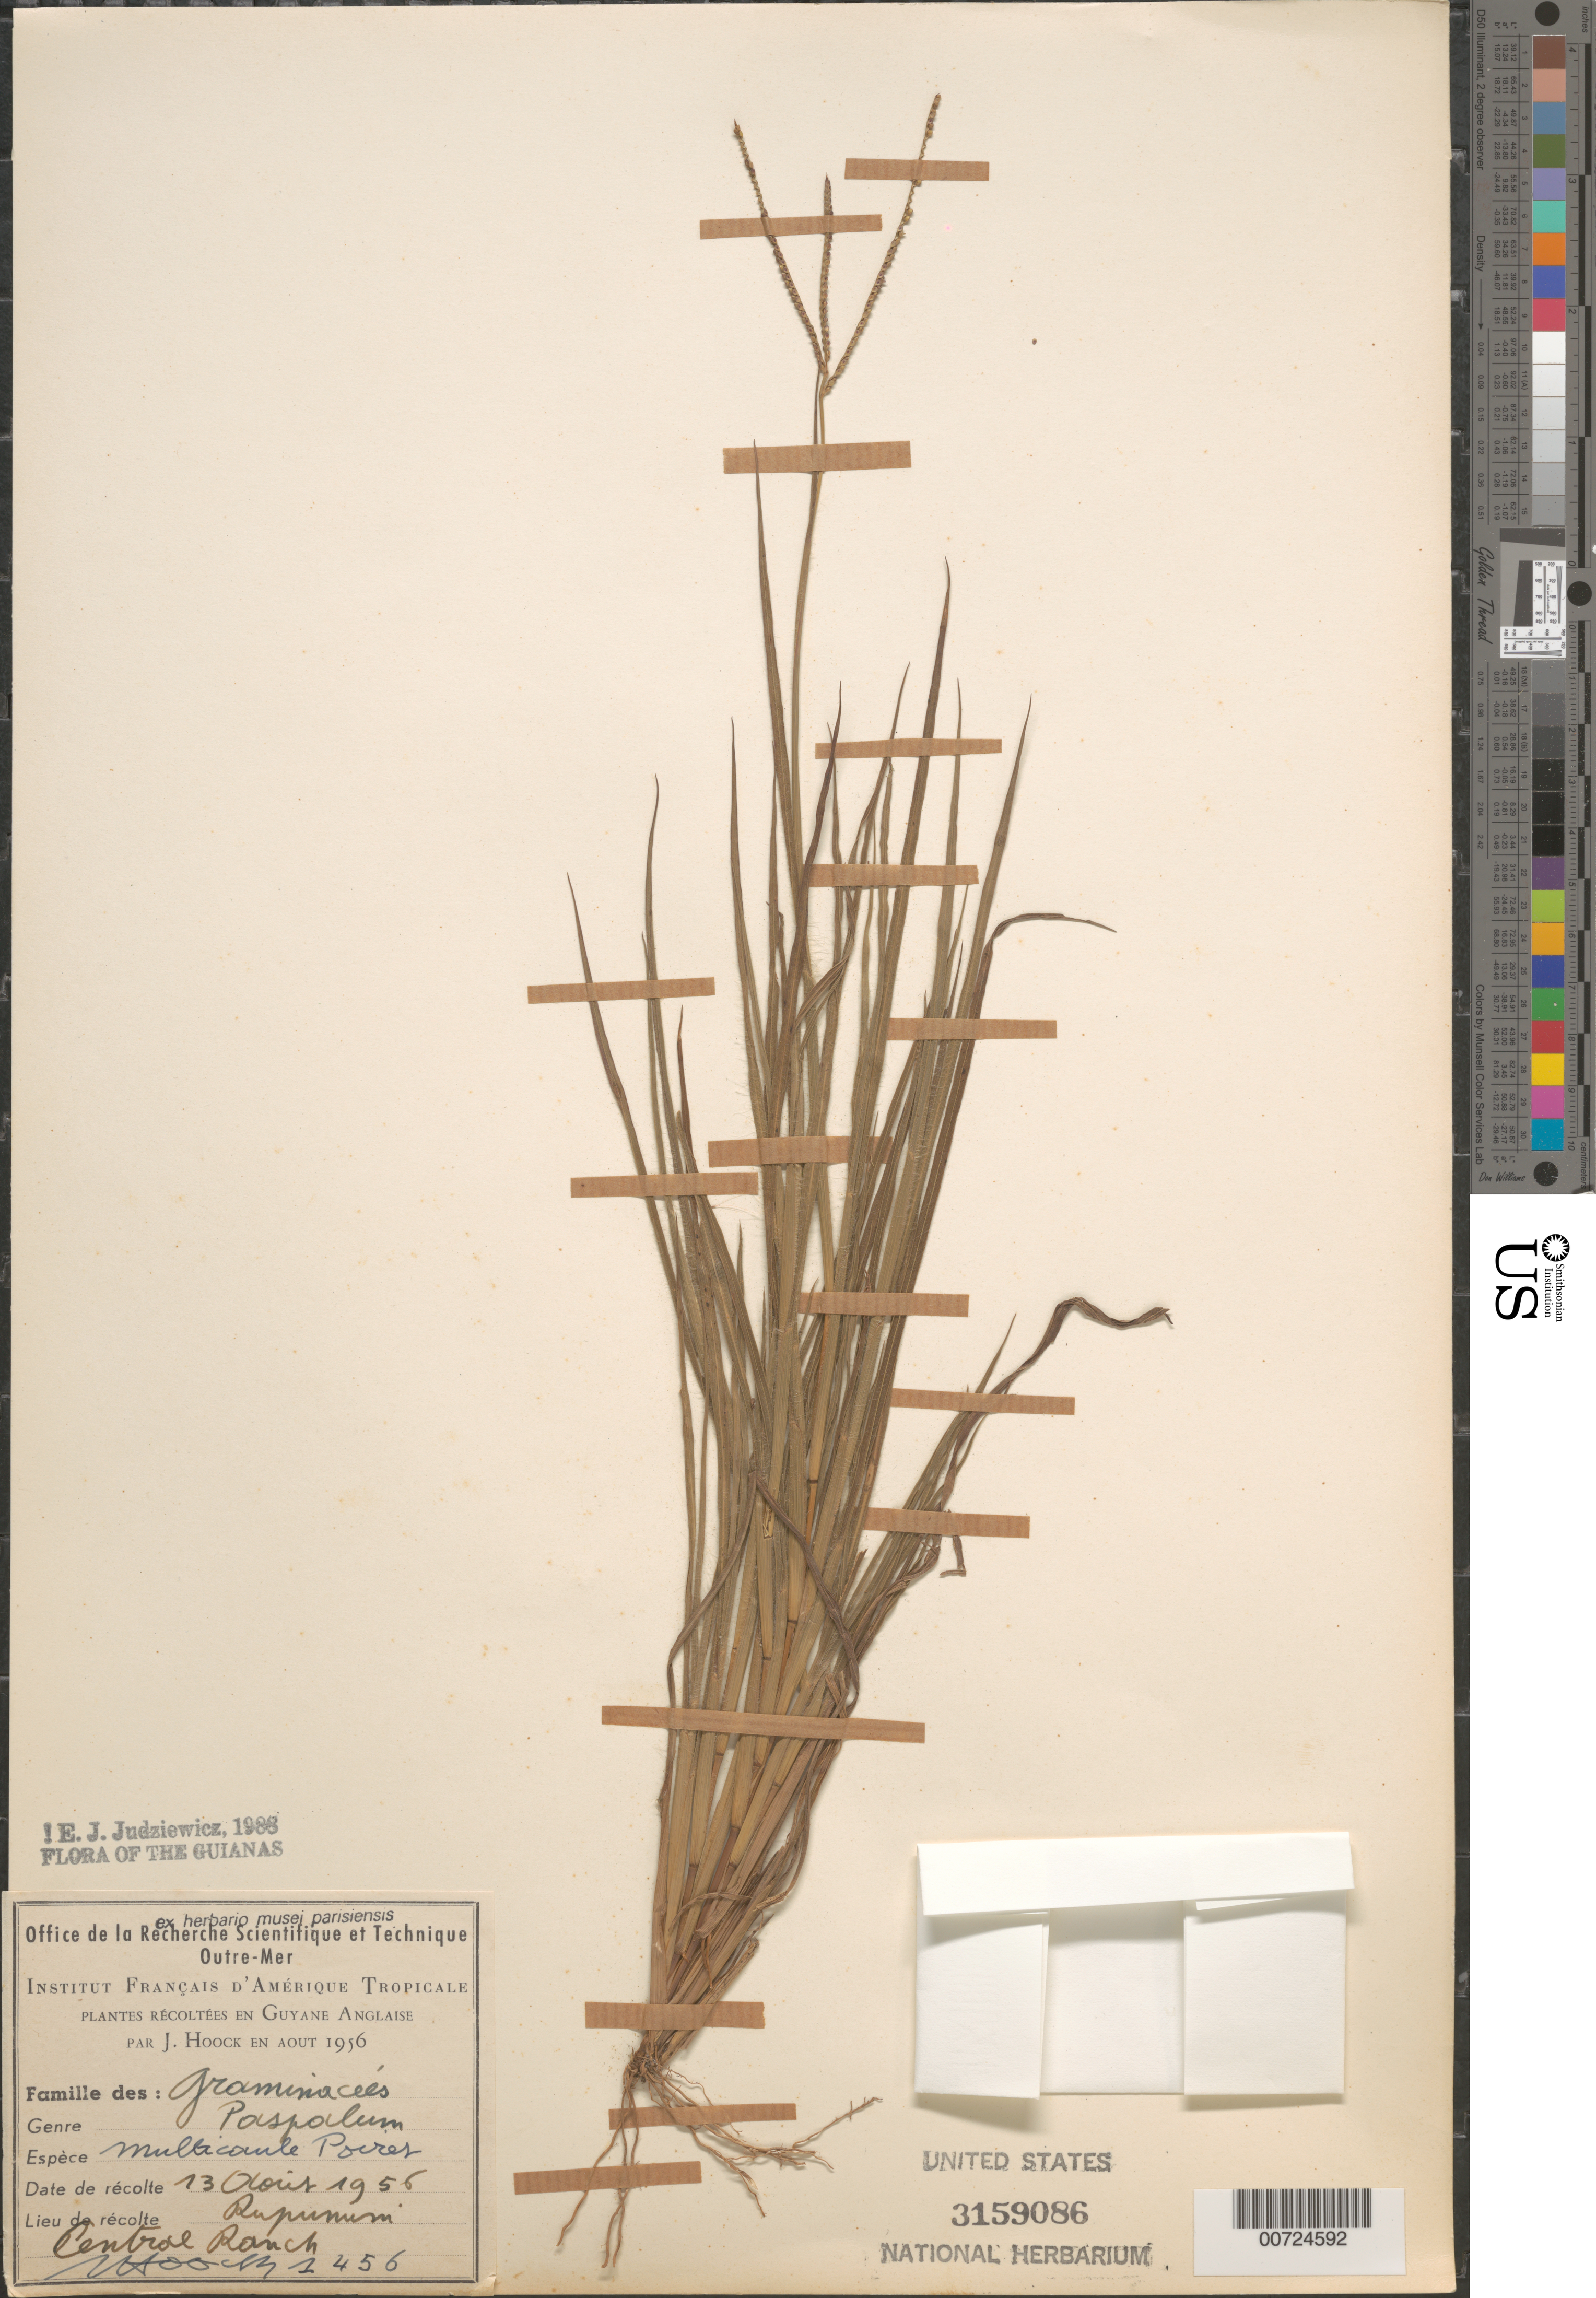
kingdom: Plantae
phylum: Tracheophyta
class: Liliopsida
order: Poales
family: Poaceae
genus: Paspalum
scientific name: Paspalum multicaule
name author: Poir.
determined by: Judziewicz, E. J.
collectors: J. Hoock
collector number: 1456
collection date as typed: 13-Aug-56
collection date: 1956-08-13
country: Guyana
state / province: U. Takutu-U. Essequibo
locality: Rupununi, environs de Central Ranch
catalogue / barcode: US 3159086